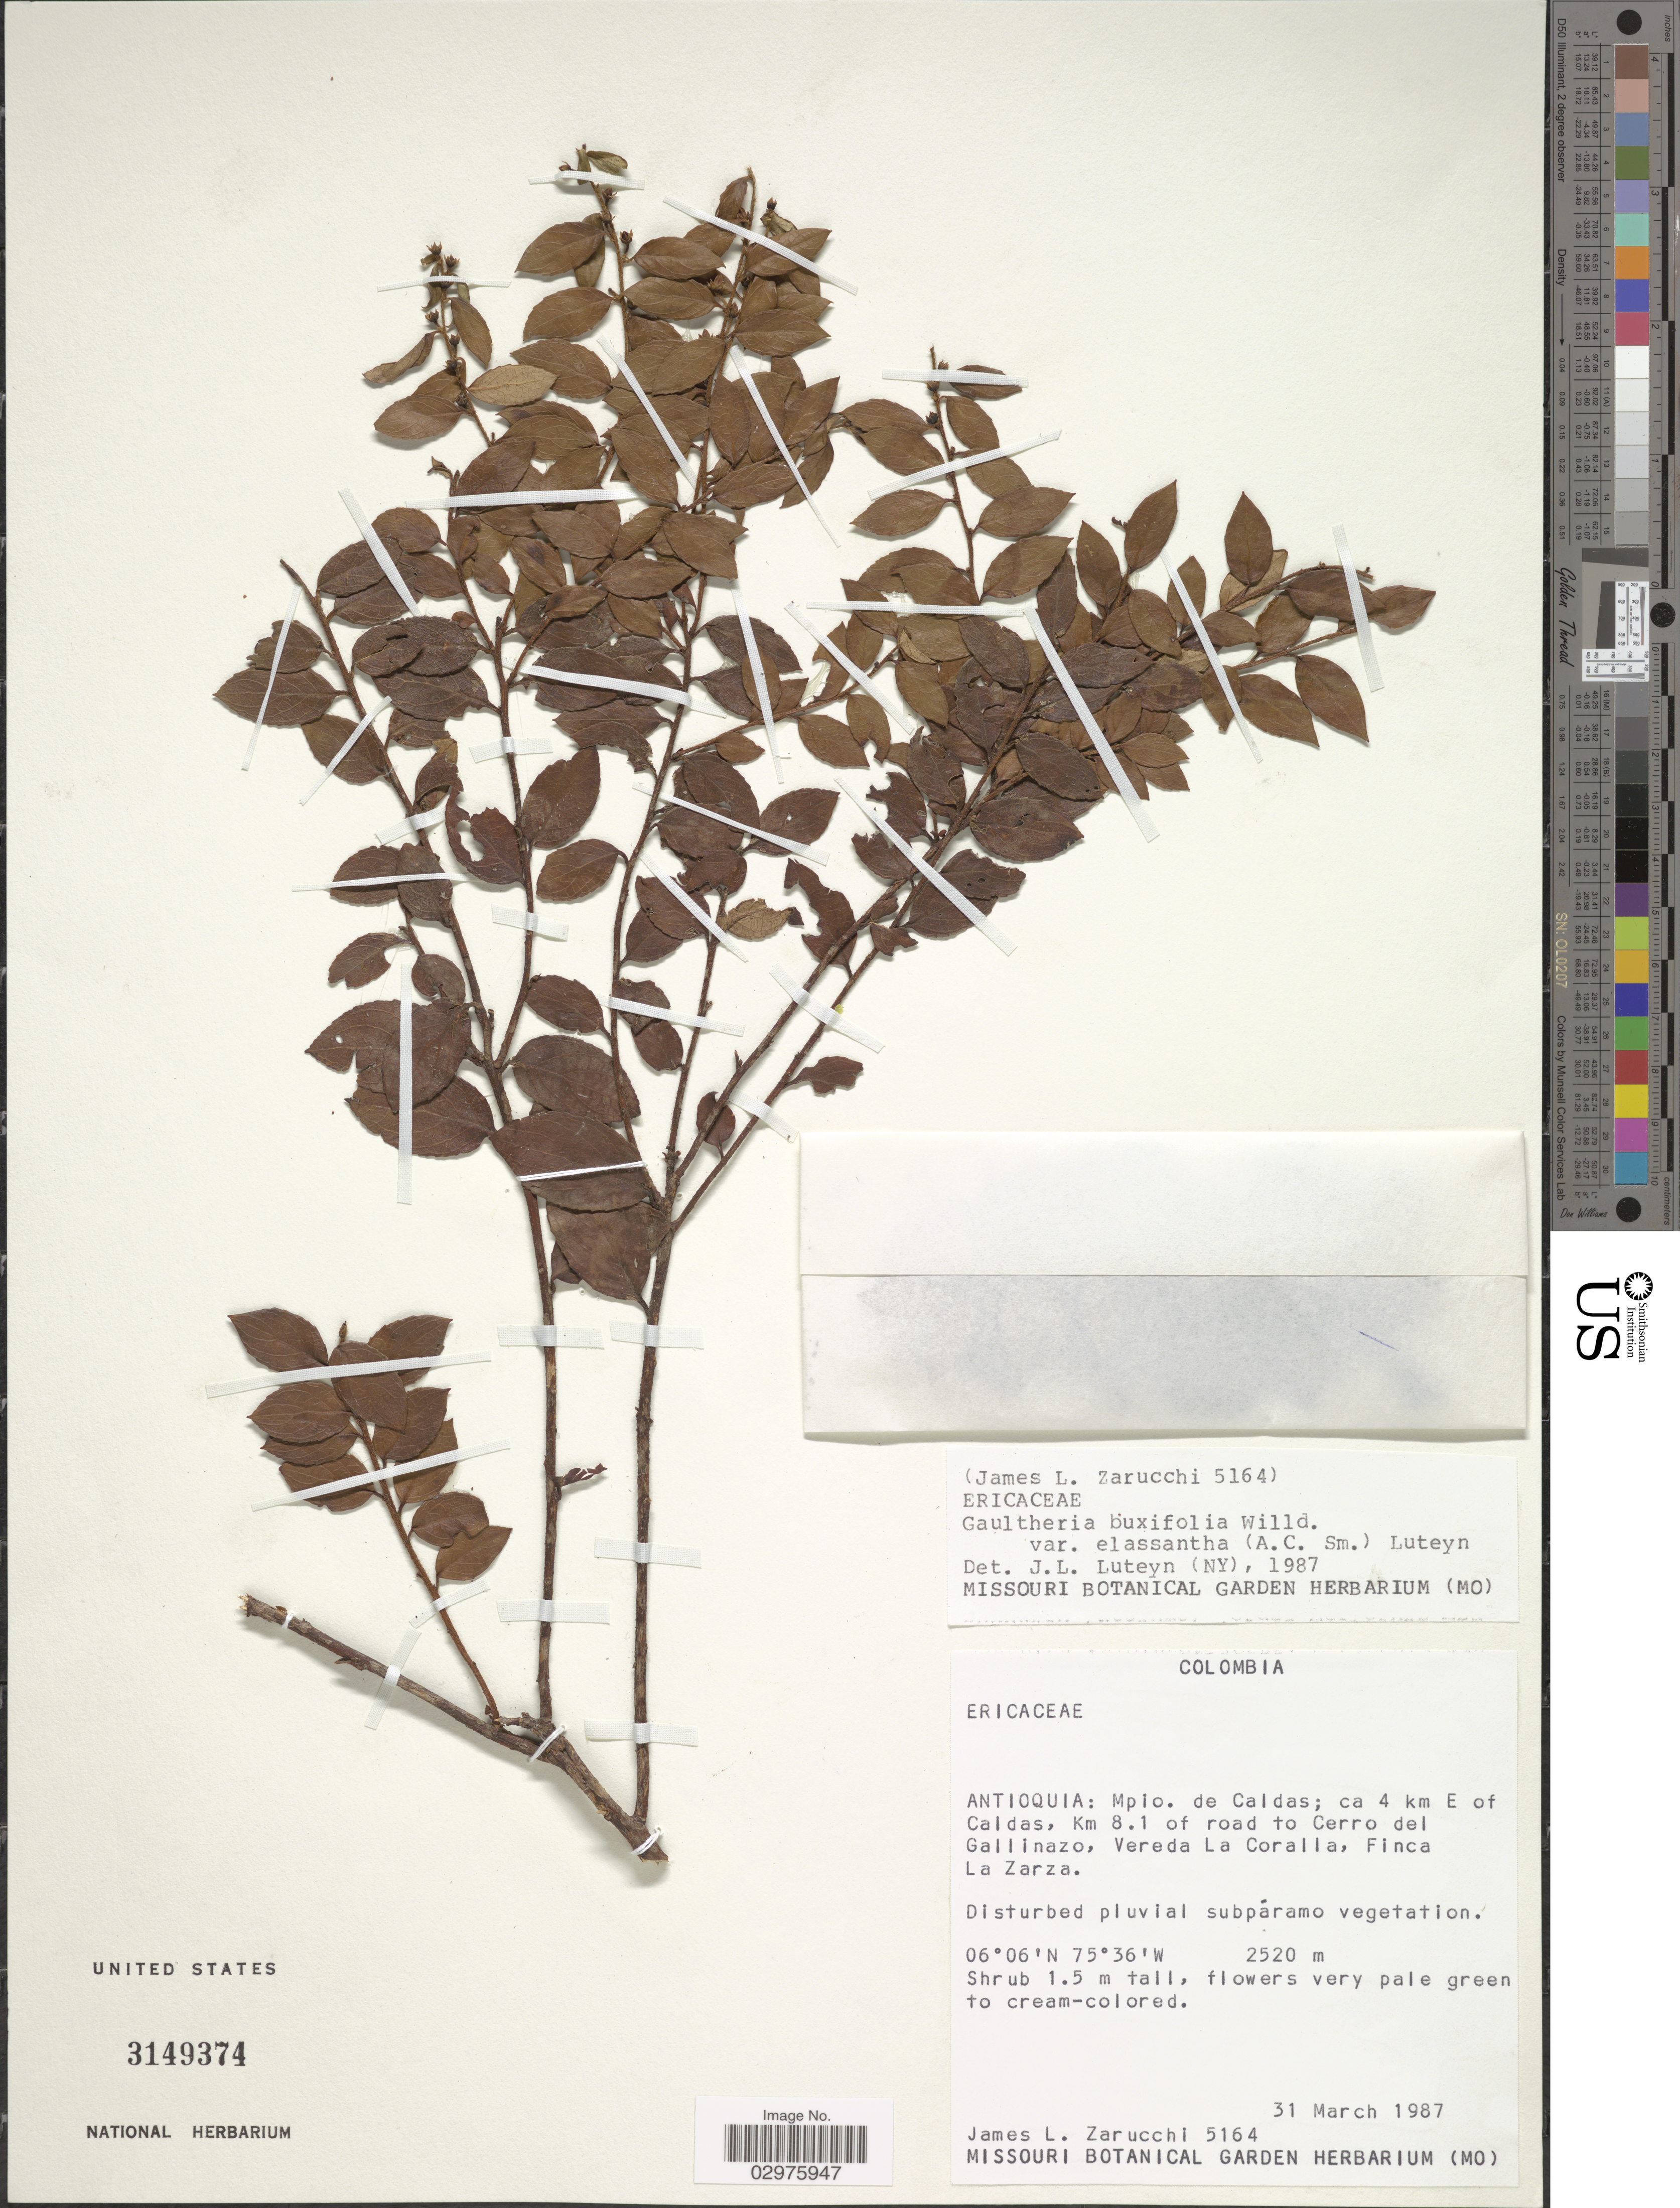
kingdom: Plantae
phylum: Tracheophyta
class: Magnoliopsida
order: Ericales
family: Ericaceae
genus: Gaultheria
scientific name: Gaultheria buxifolia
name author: Willd.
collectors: J. L. Zarucchi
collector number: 5164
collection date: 1987-03-31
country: Colombia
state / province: Antioquia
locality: Antioquia: Mpio. de Caldas; ca 4 km E of Caldas, Km 8.1 of road to Cerro del Gallinazo, Vereda La Coralla, Finca La Zarza.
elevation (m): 2520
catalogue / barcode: US 3149374